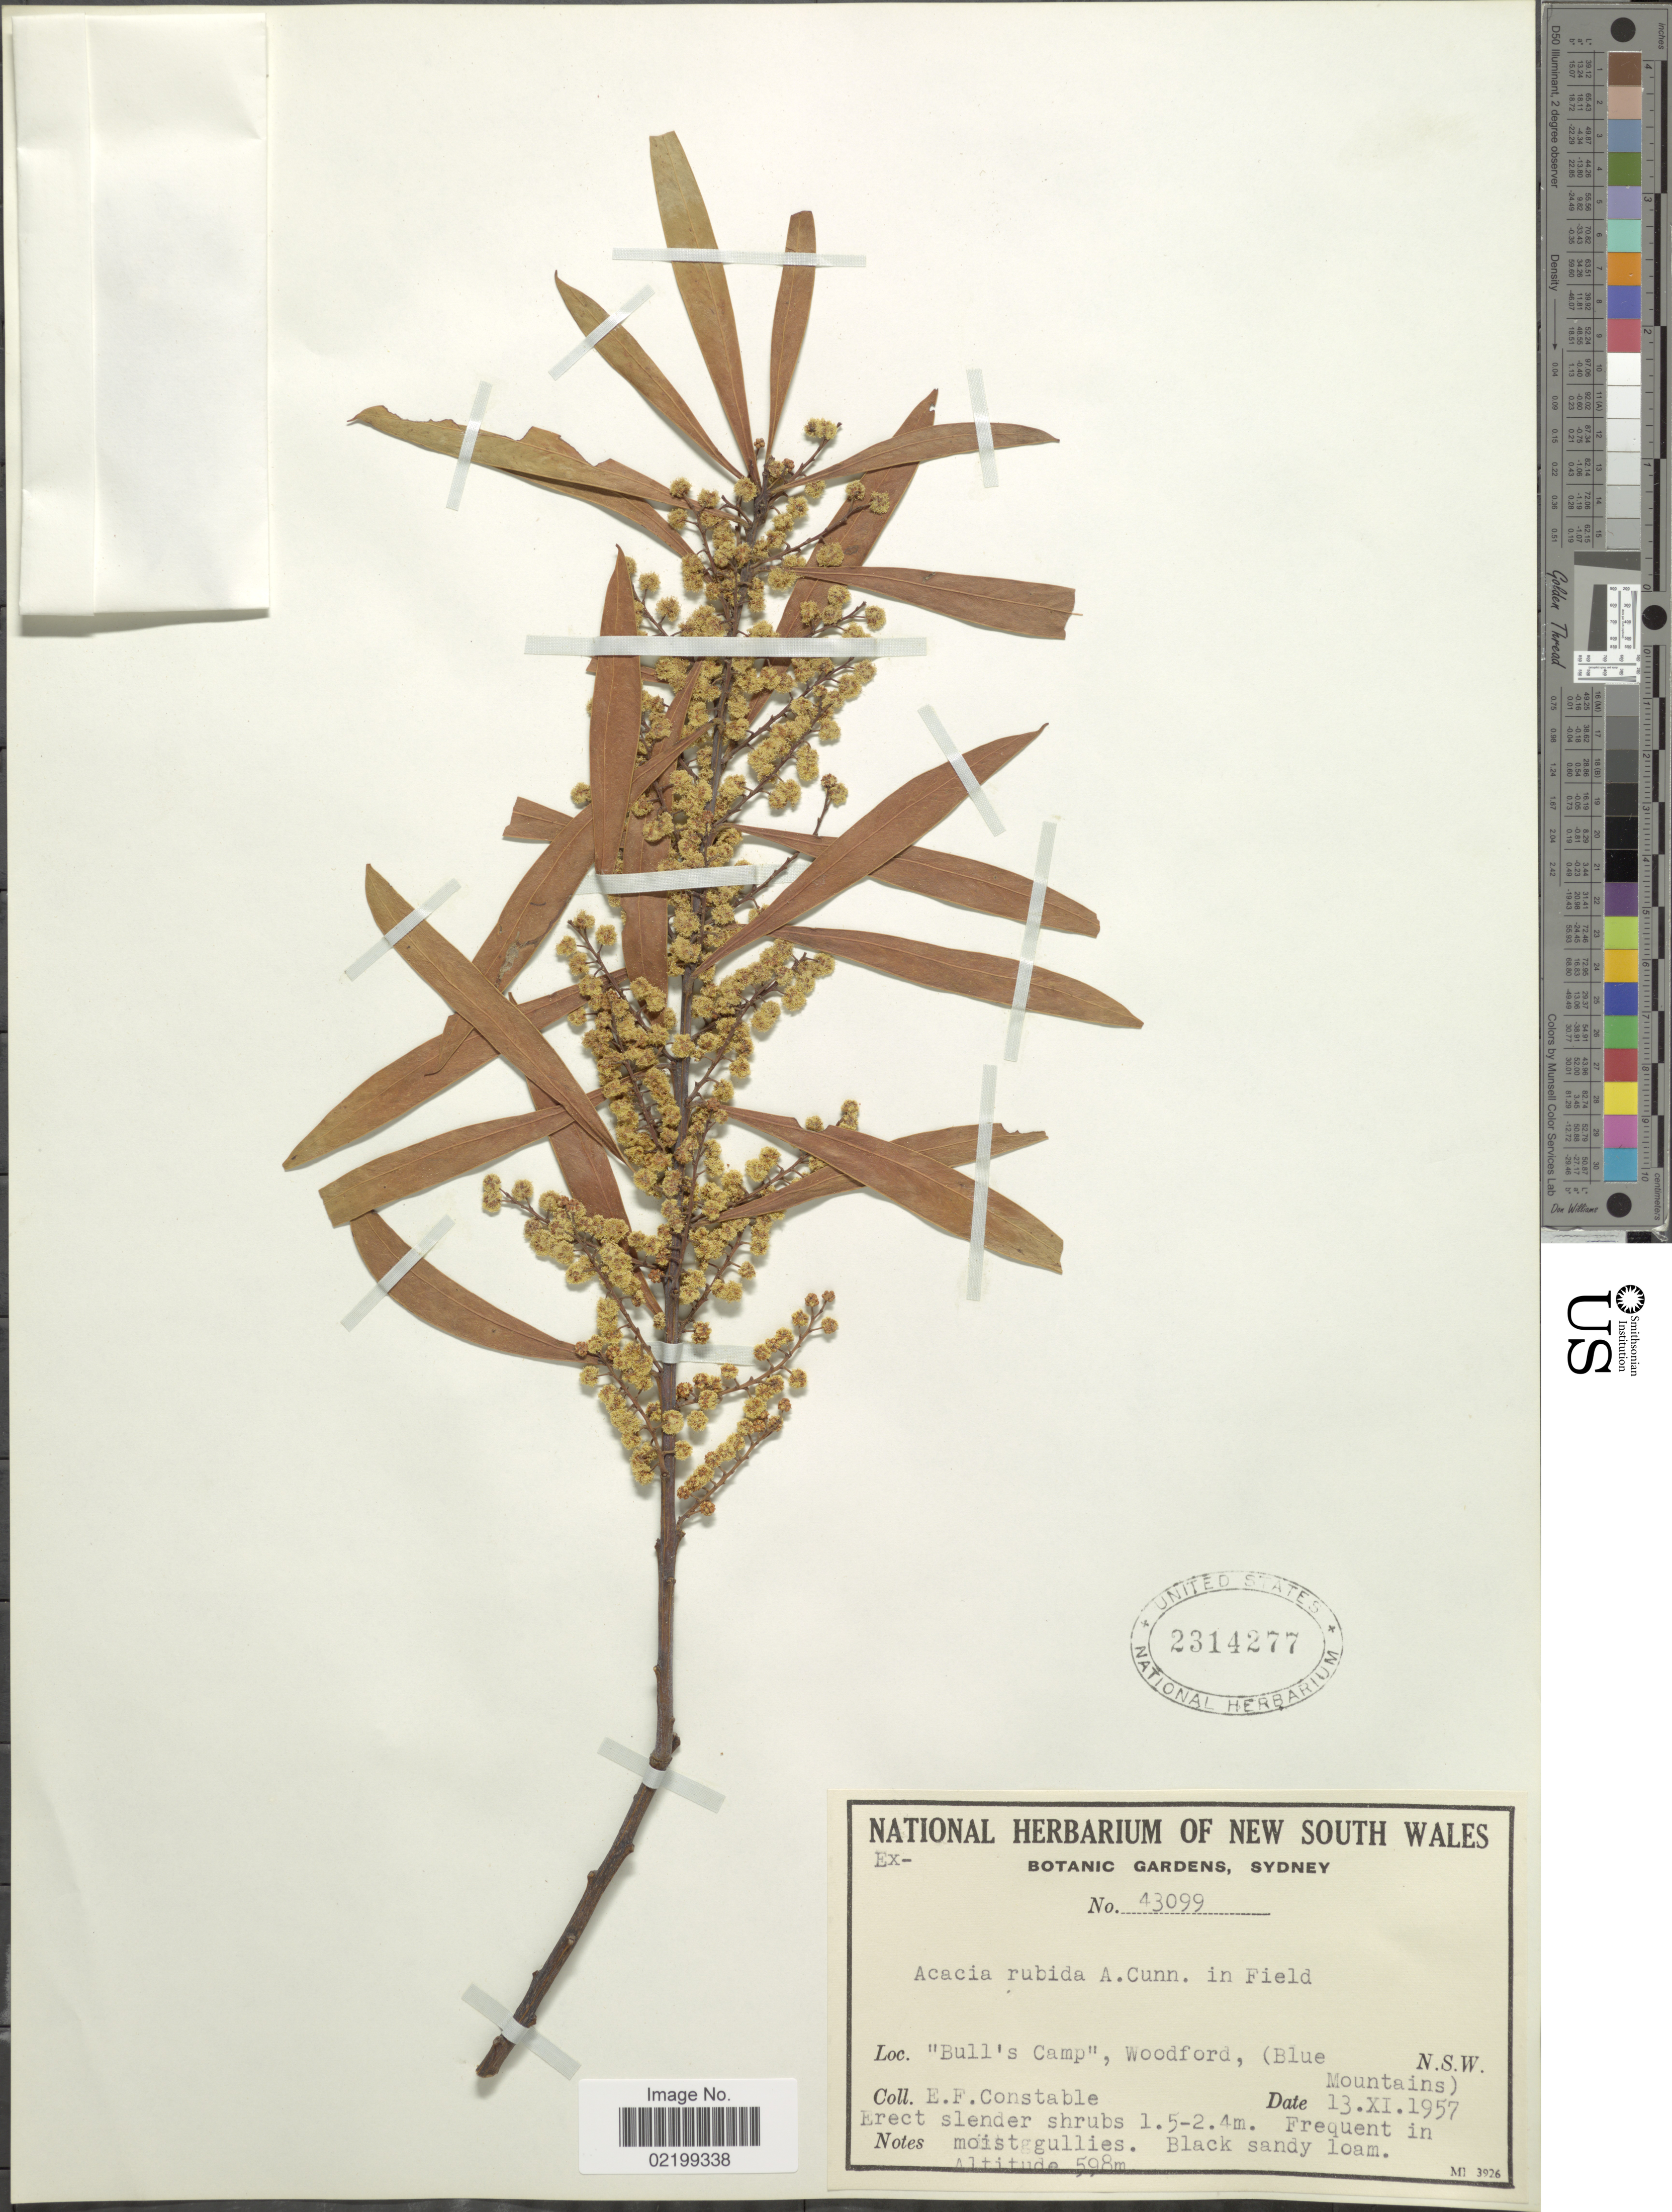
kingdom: Plantae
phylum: Tracheophyta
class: Magnoliopsida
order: Fabales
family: Fabaceae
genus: Acacia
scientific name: Acacia rubida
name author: A. Cunn.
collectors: E. F. Constable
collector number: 43099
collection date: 1957-11-13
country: Australia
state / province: New South Wales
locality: Bull's Camp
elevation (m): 598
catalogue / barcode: US 2314277